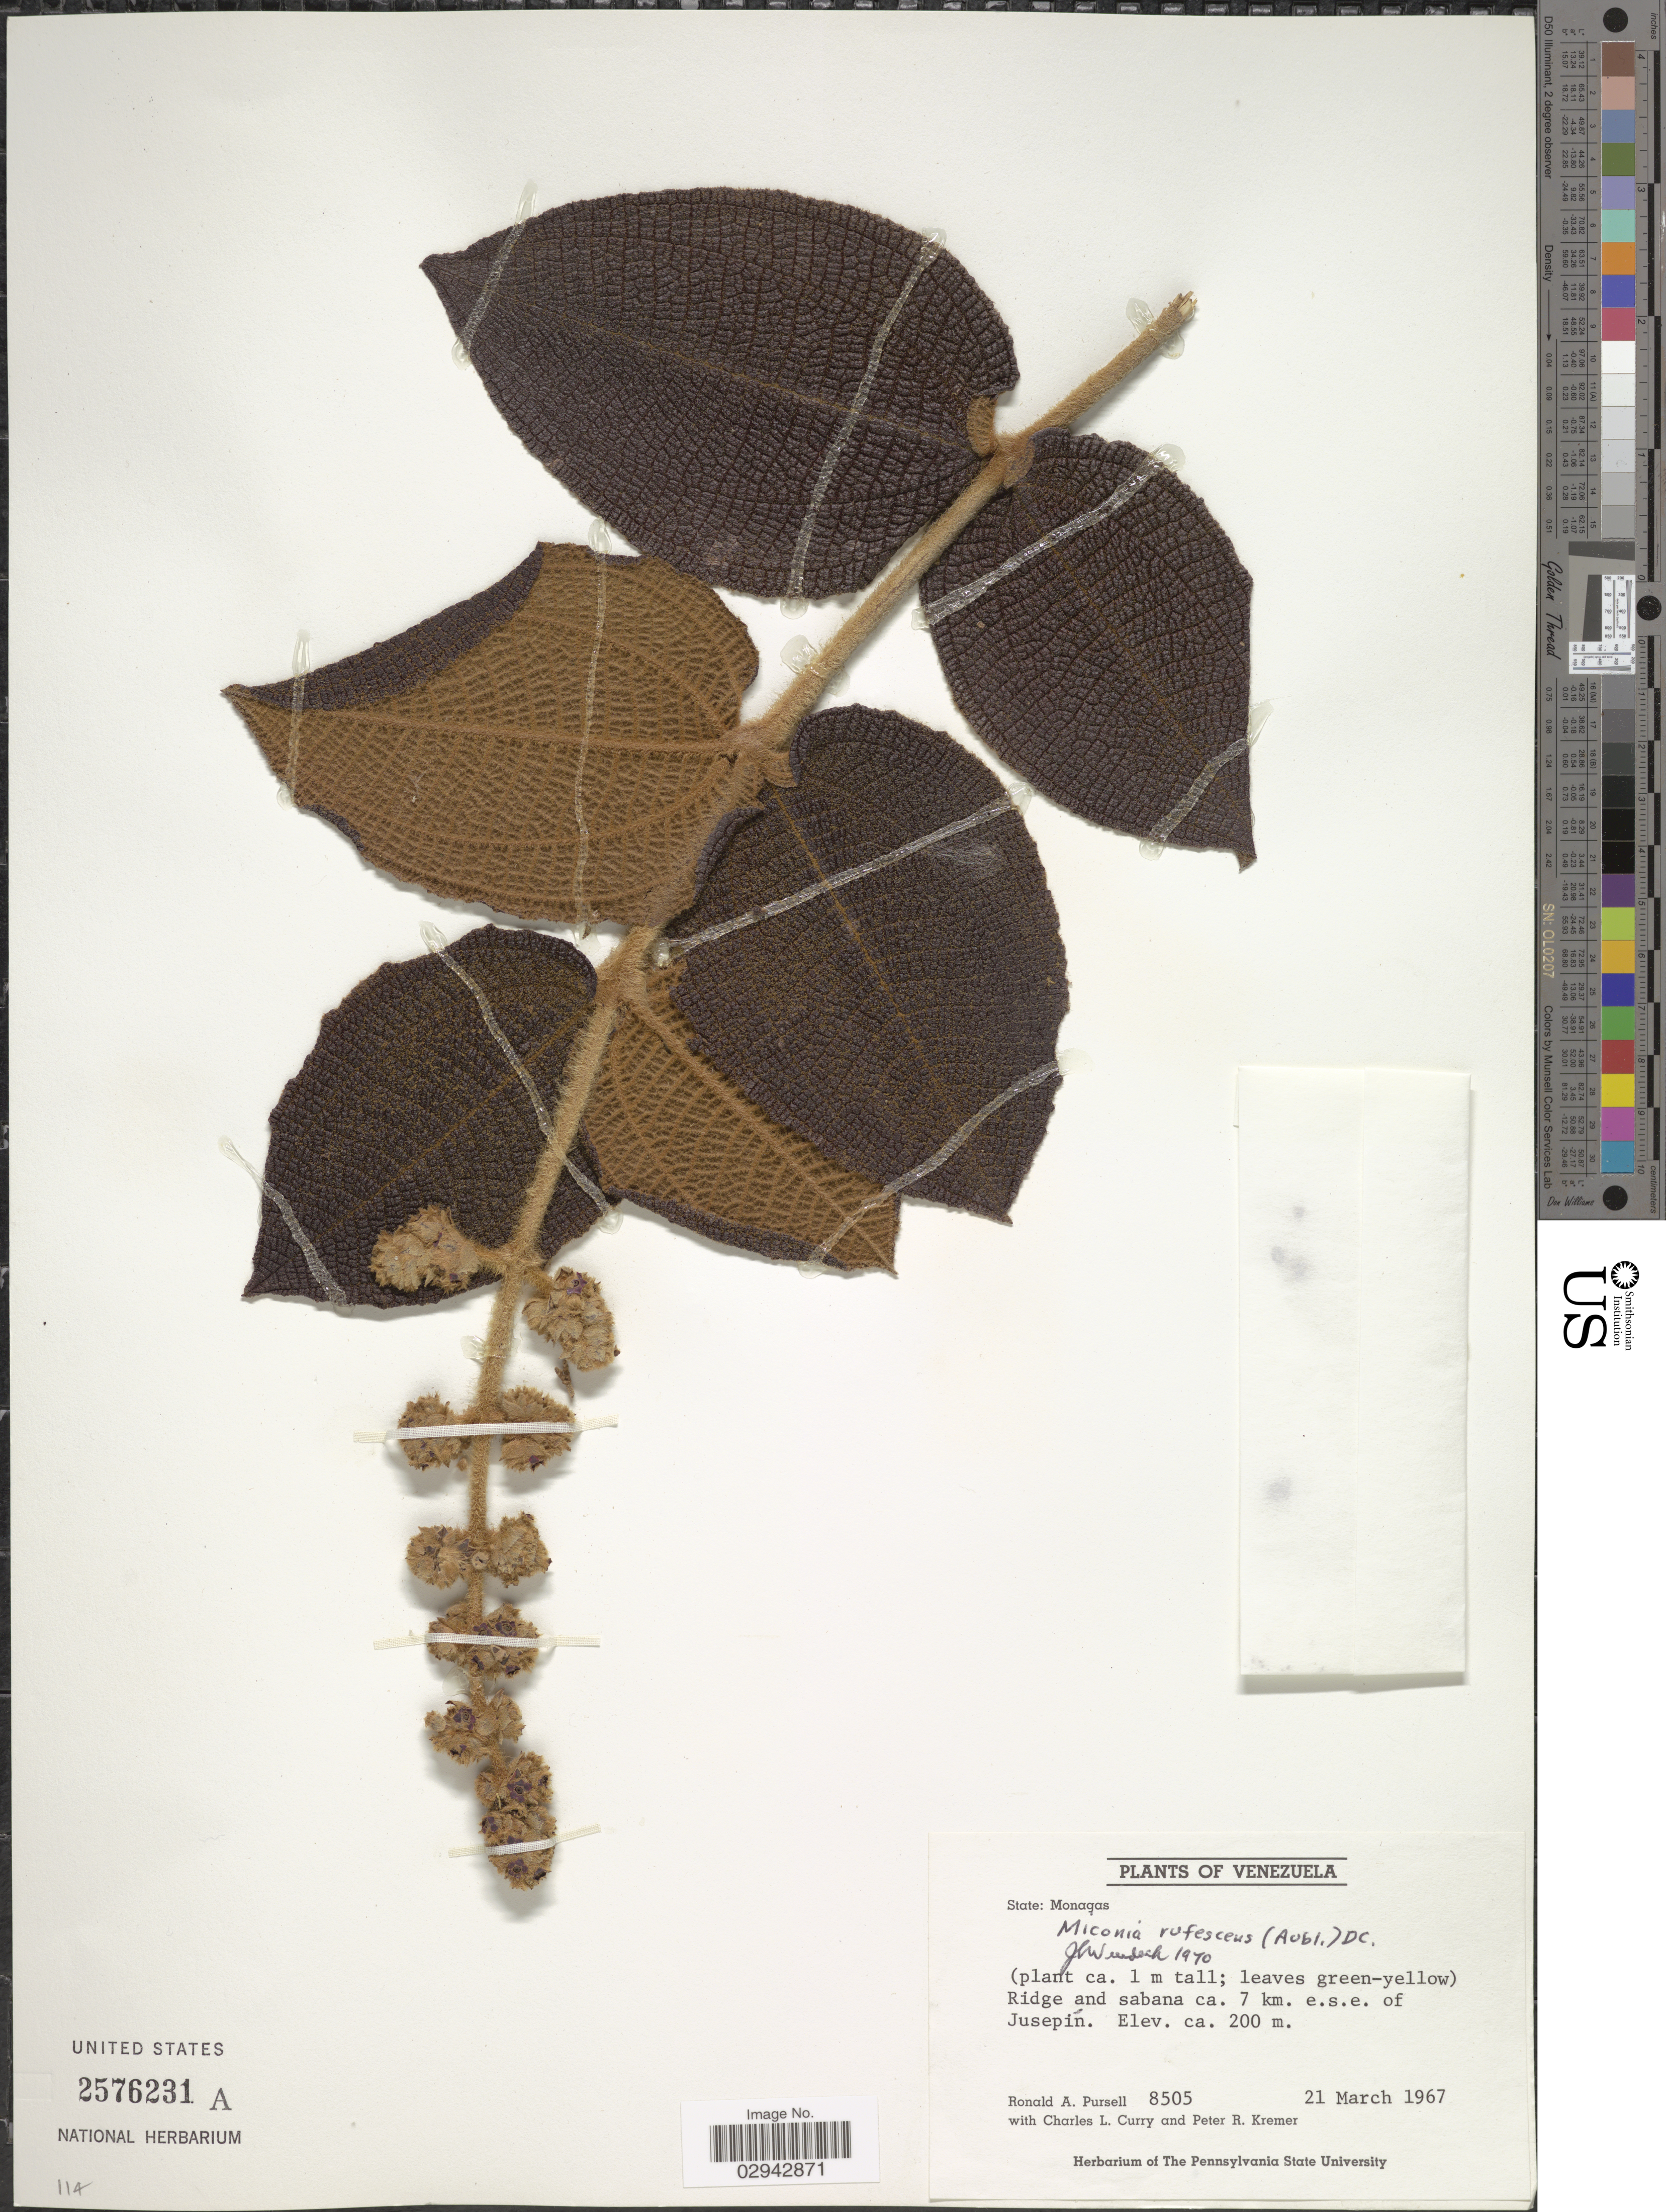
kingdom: Plantae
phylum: Tracheophyta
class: Magnoliopsida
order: Myrtales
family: Melastomataceae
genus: Miconia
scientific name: Miconia rufescens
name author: (Aubl.) DC.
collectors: R. A. Pursell, C. L. Curry & P. Kremer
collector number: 8505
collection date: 1967-03-21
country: Venezuela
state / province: Monagas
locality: Ridge and sabana ca. 7 km. e.s.e. of Jusepín.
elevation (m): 200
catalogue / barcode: US 2576231A